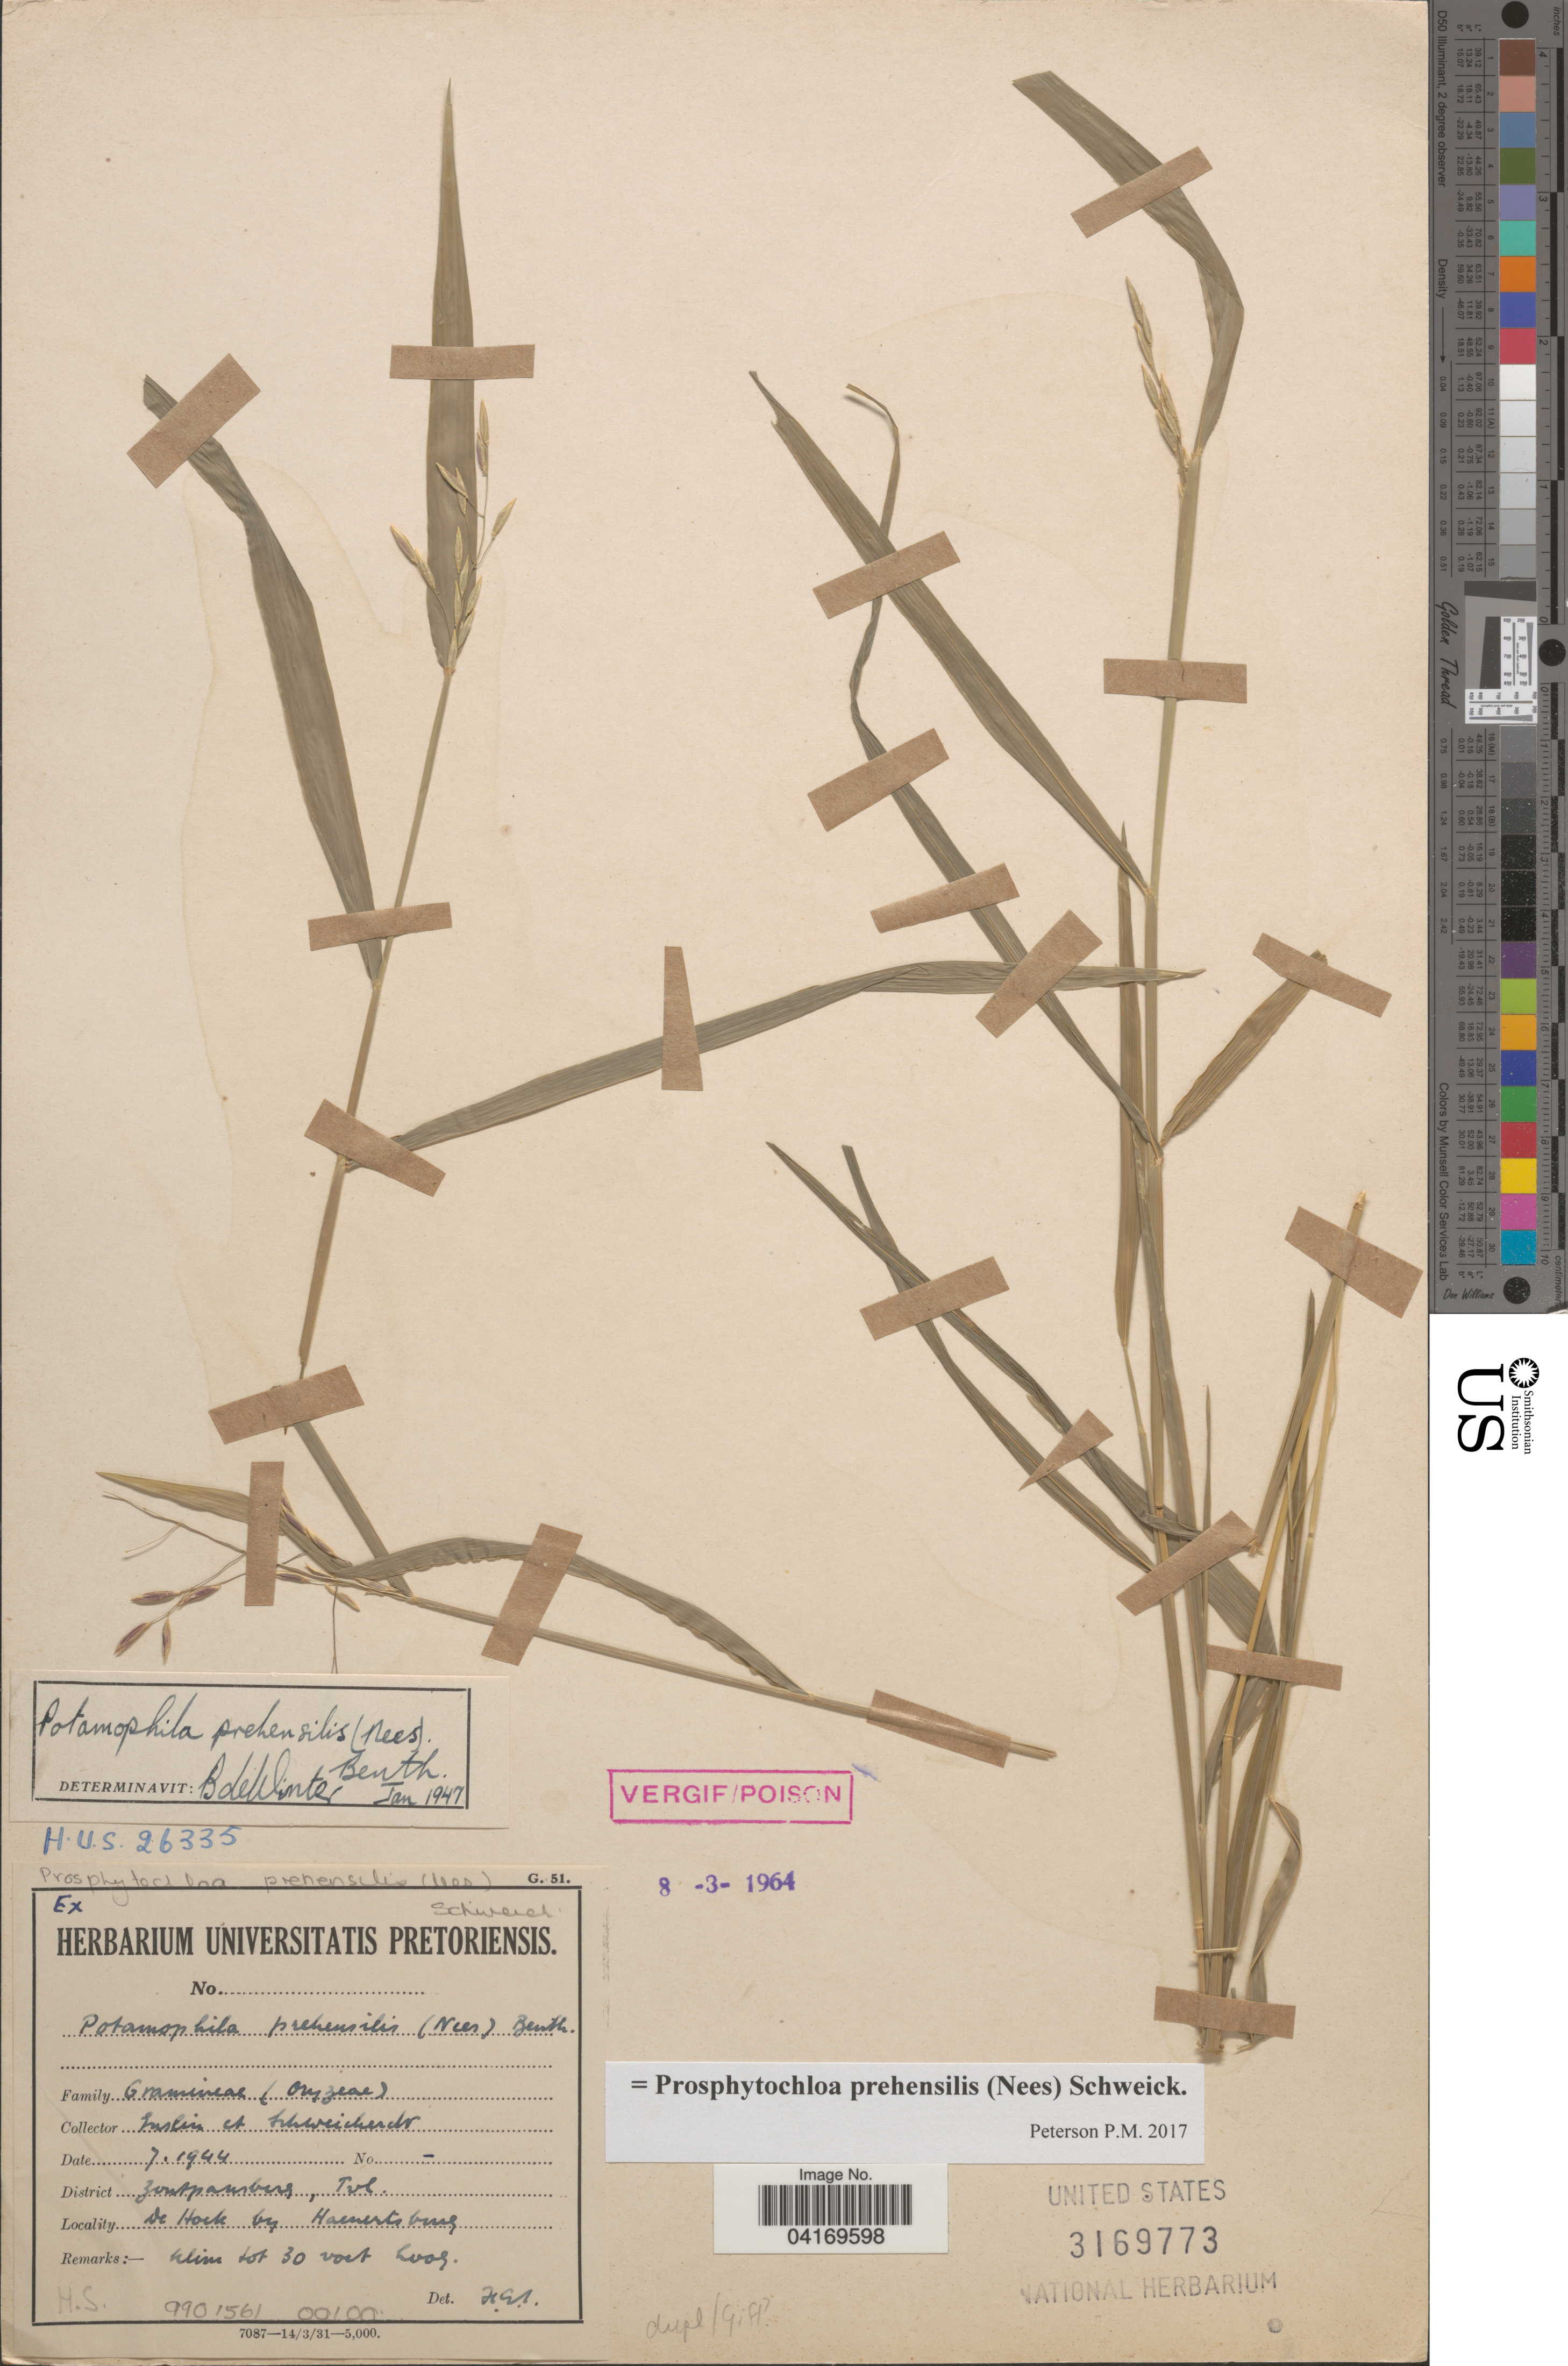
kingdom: Plantae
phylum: Tracheophyta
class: Liliopsida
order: Poales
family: Poaceae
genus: Prosphytochloa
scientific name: Prosphytochloa prehensilis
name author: (Nees) Swallen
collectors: Collector illegible & -. Schweickerdt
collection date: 1944-07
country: South Africa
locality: District Zoutpansberg, Tvl. De Hoek by Haenertsburg [interpreted].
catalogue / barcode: US 3169773